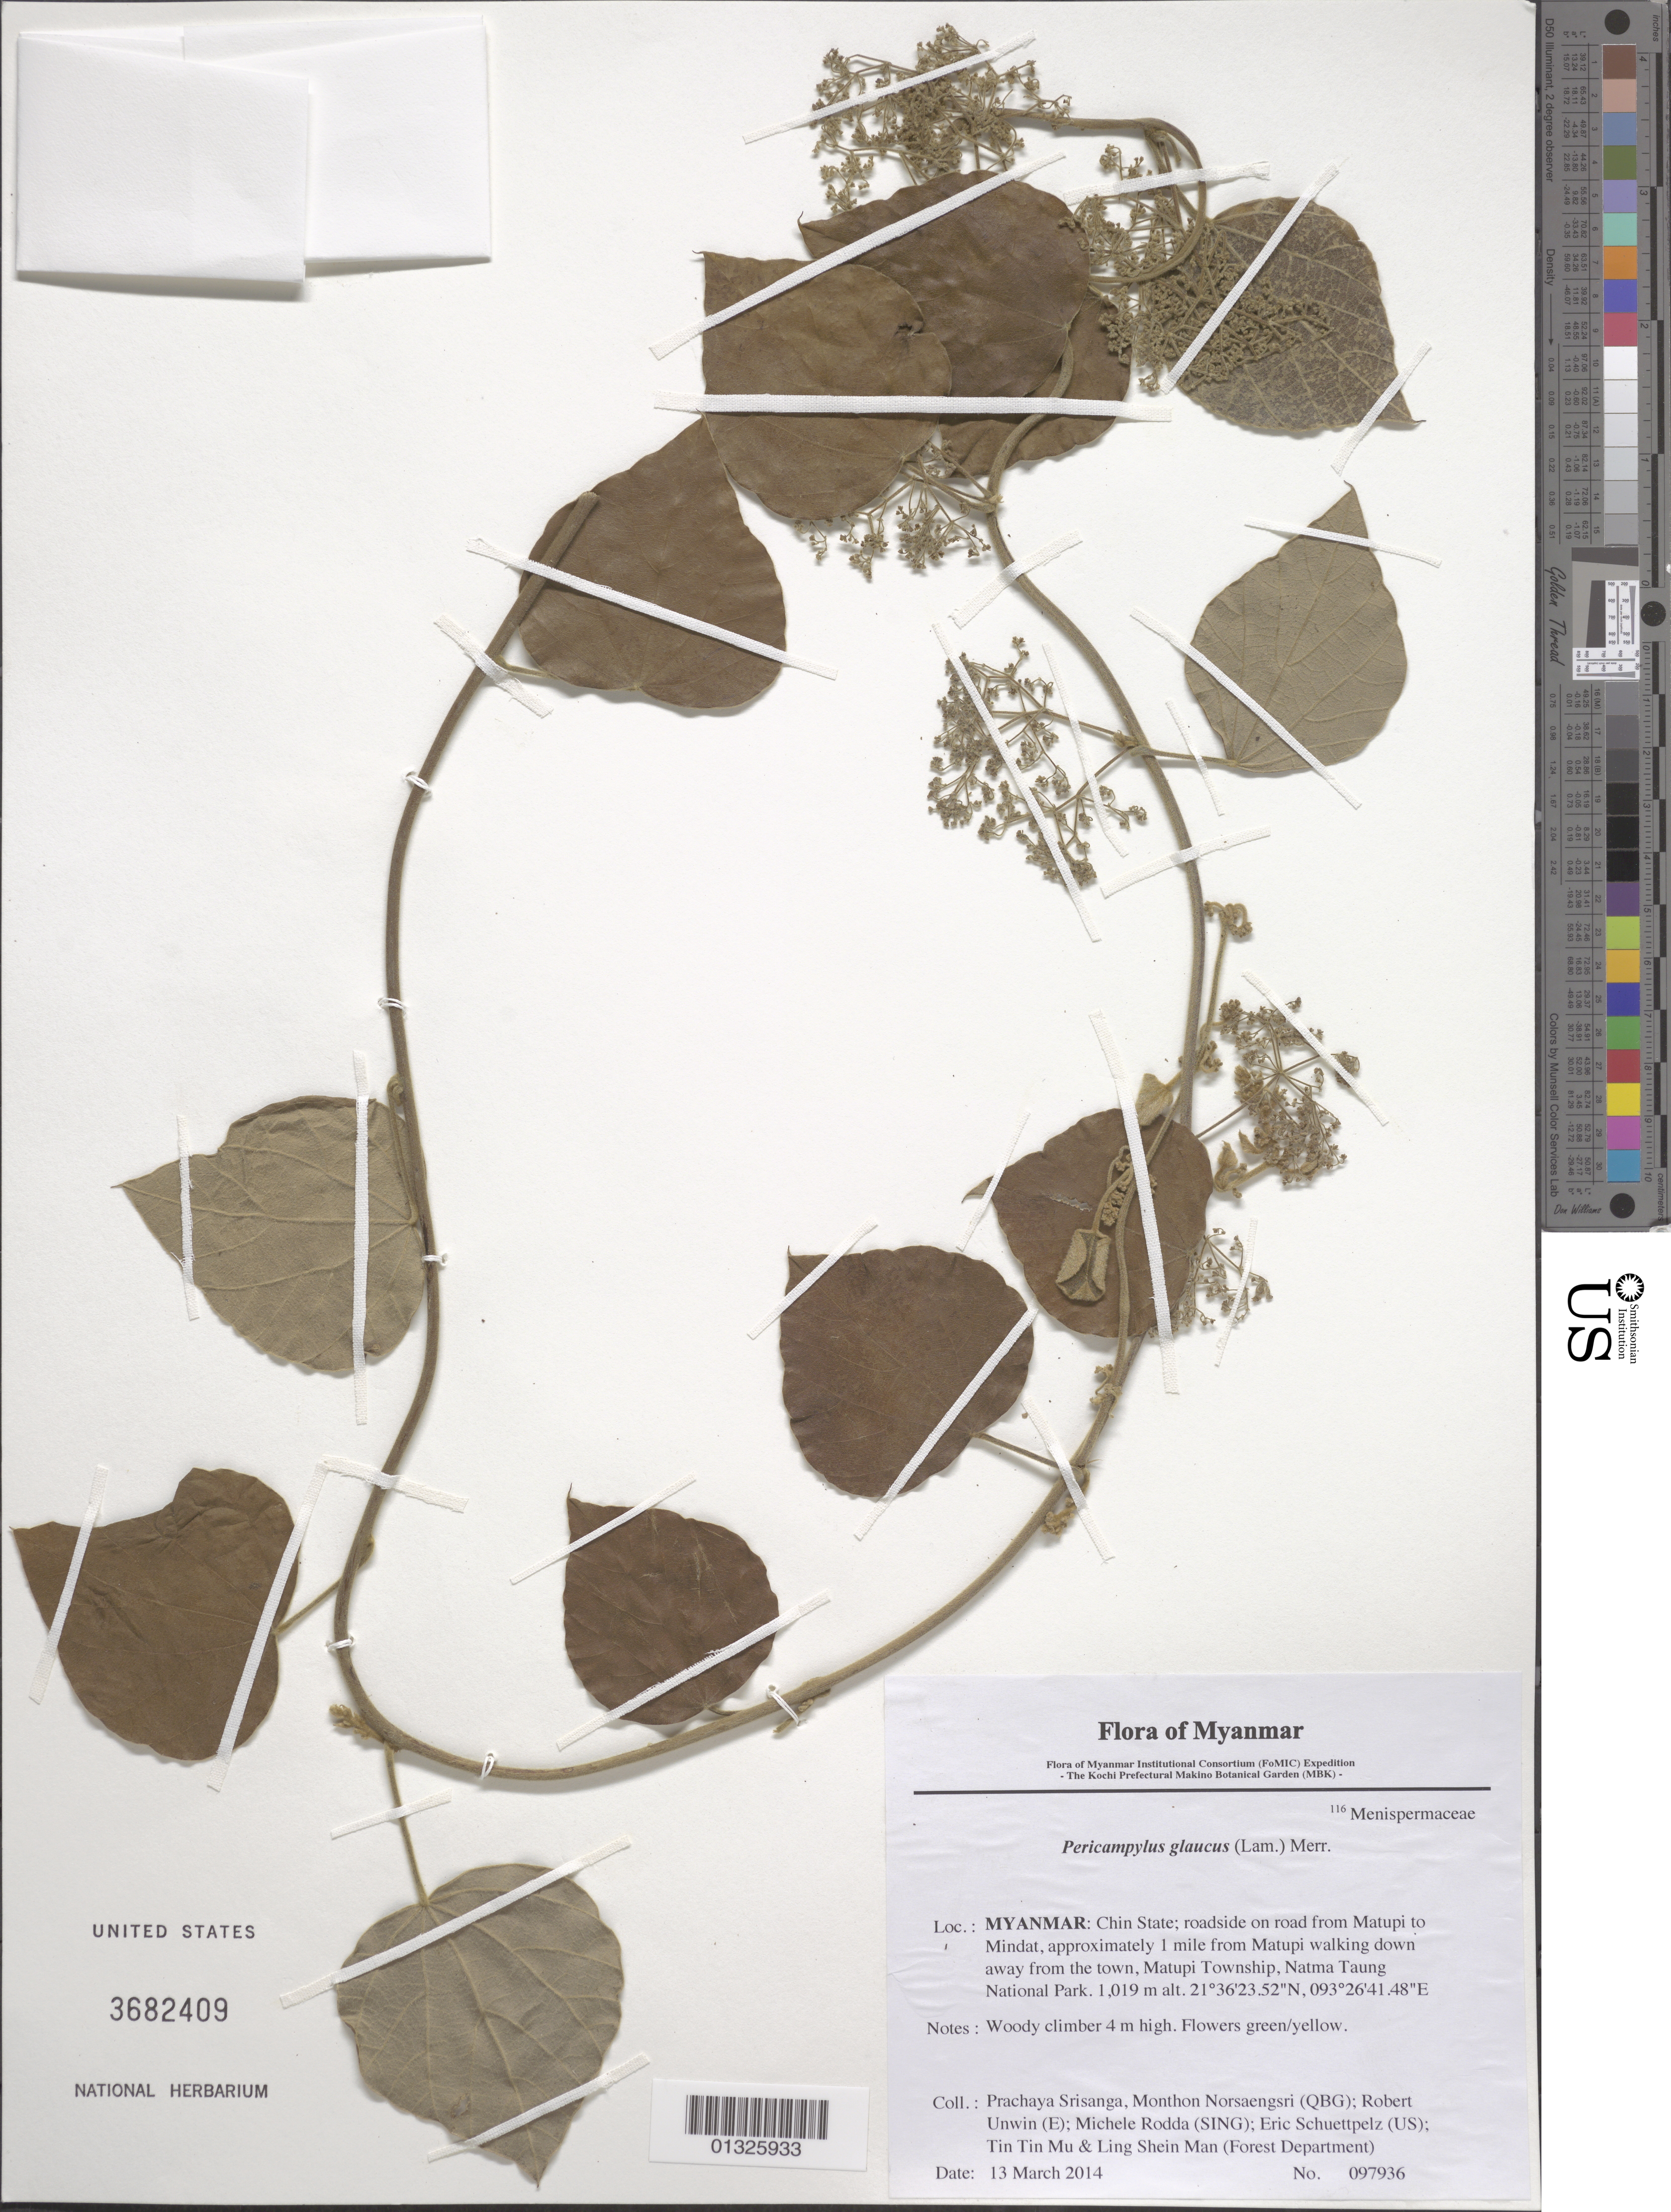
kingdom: Plantae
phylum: Tracheophyta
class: Magnoliopsida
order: Ranunculales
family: Menispermaceae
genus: Pericampylus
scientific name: Pericampylus glaucus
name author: (Lam.) Merr.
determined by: Fujikawa, Kazumi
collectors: P. Srisanga, M. Norsaengsri, R. Unwin, M. Rodda, E. Schuettpelz, Tin Tin Mu & Ling Shein Man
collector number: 97936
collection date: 2014-03-13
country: Myanmar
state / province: Chin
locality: Roadside on road from Matupi to Mindat, approximately 1 mile from Matupi walking down away from the town, Matupi Township, Natma Taung National Park.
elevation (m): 1019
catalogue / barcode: US 3682409